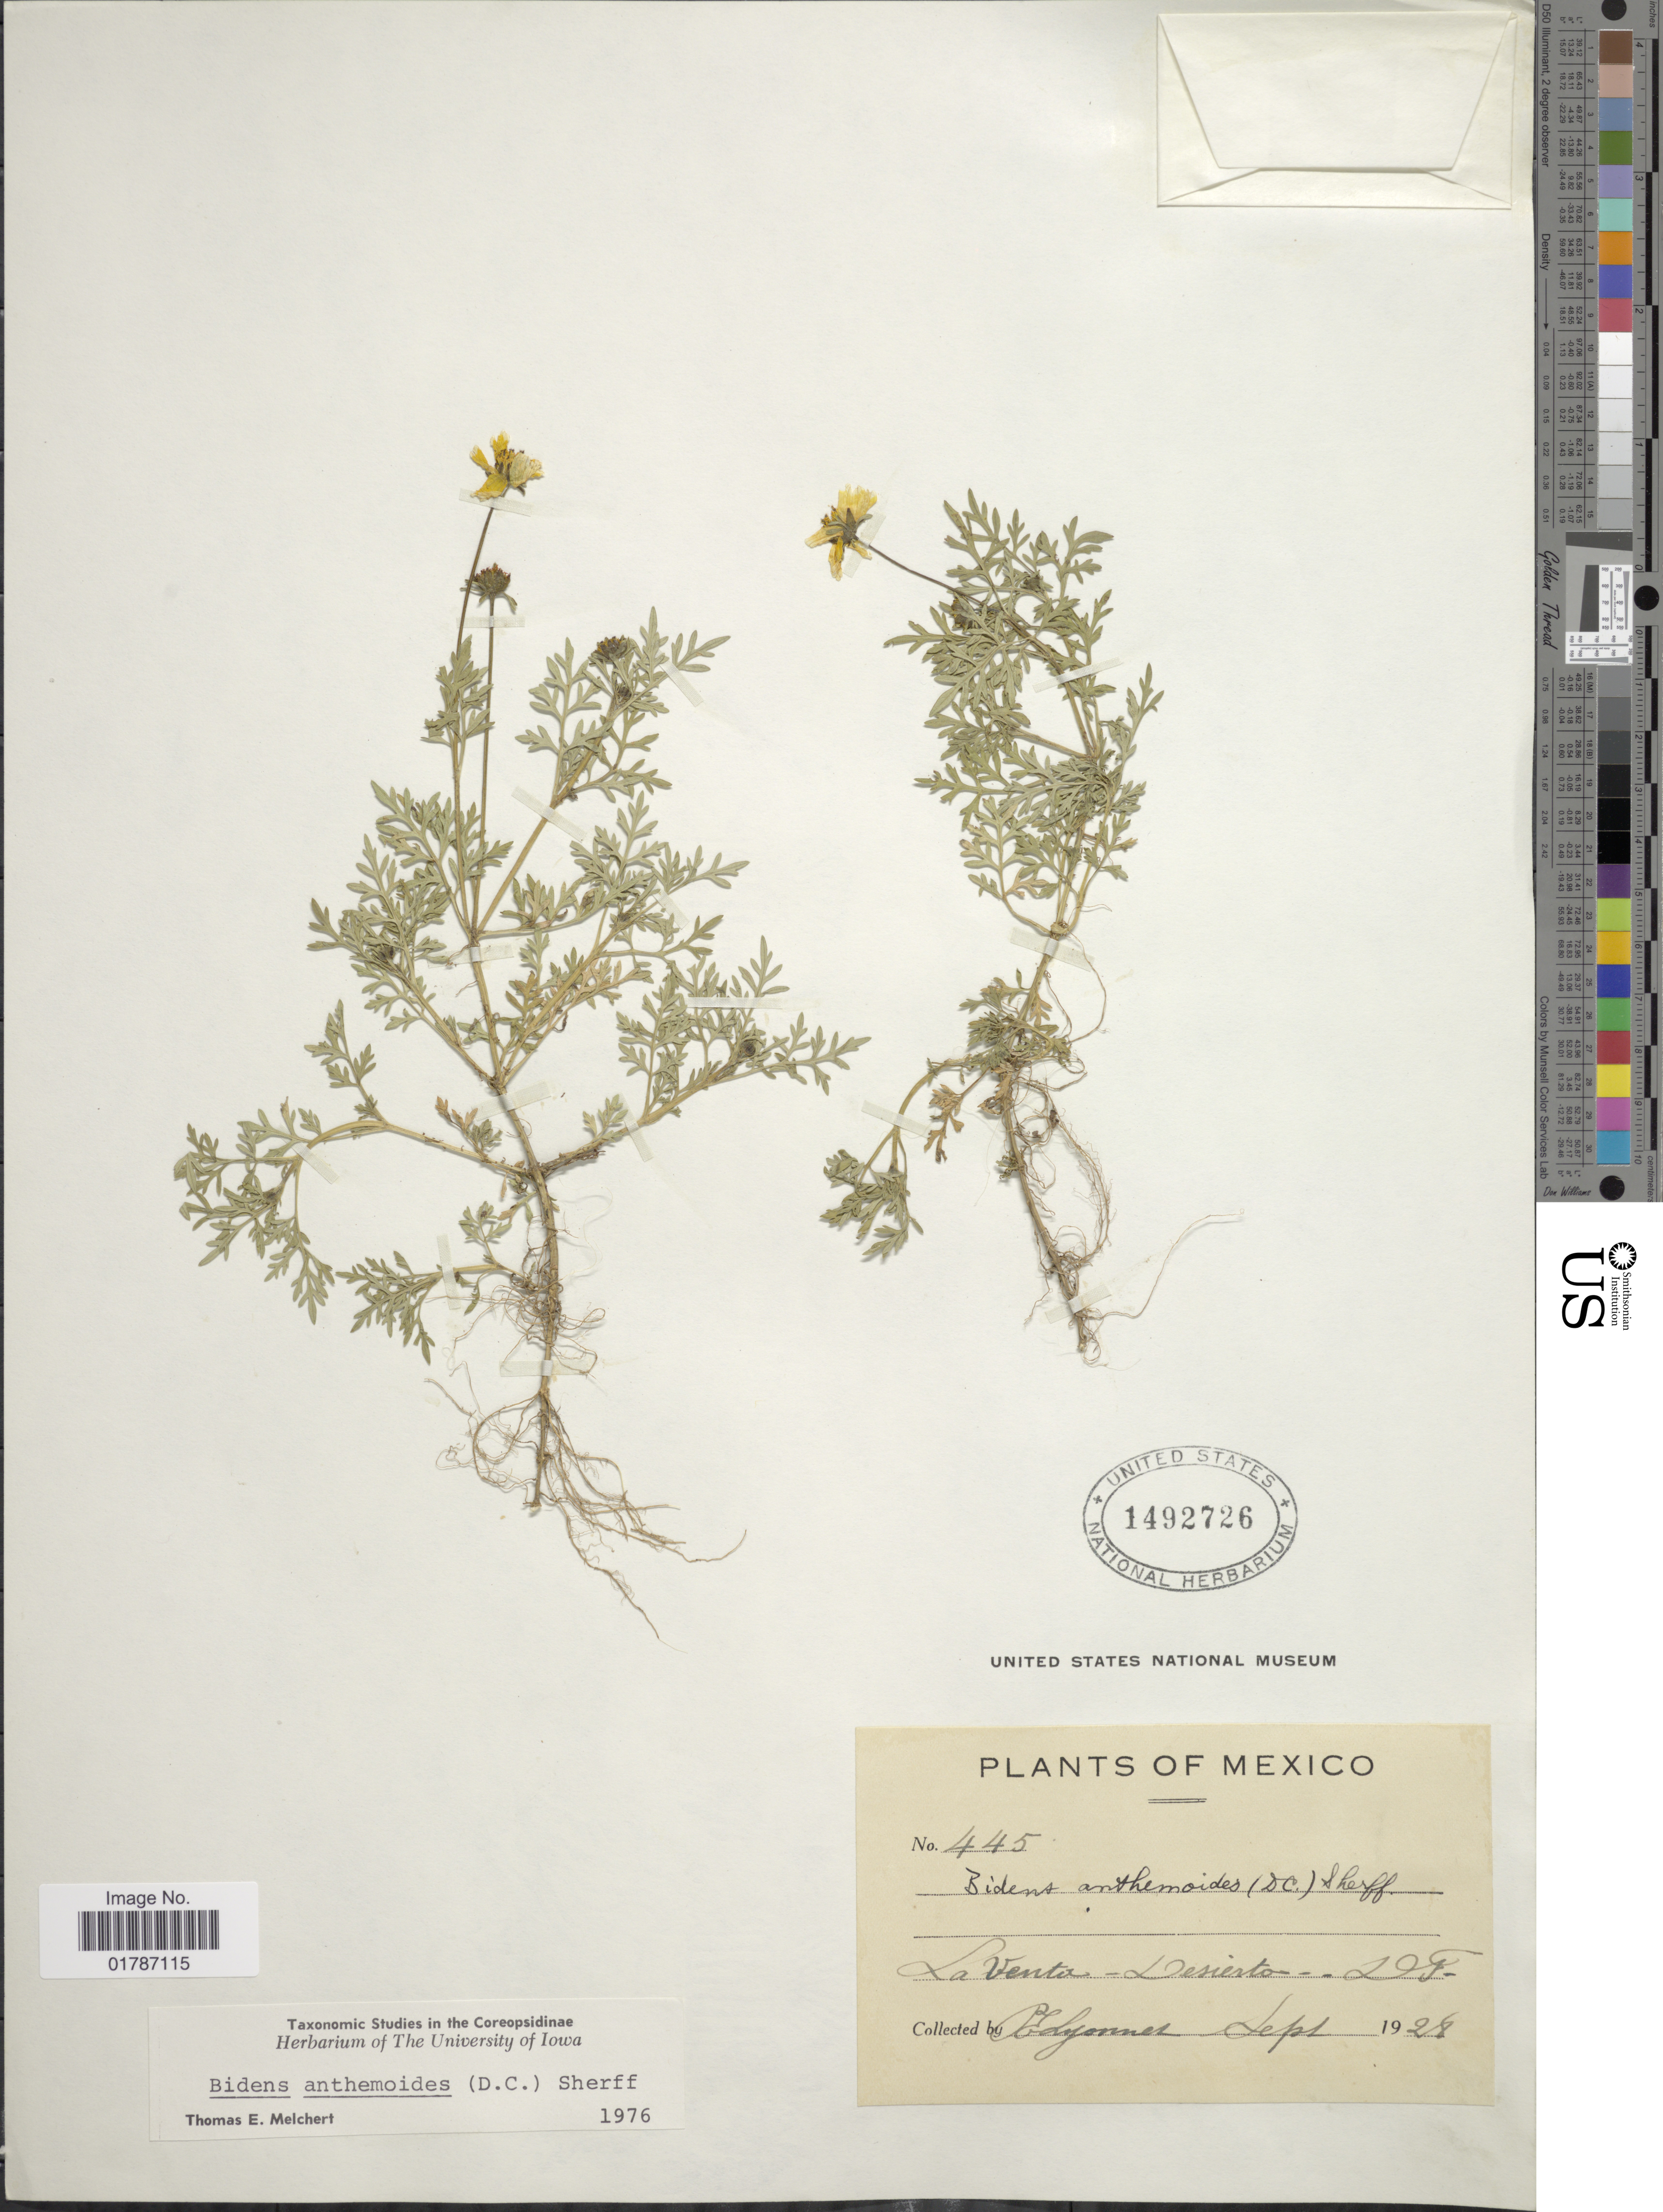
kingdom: Plantae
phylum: Tracheophyta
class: Magnoliopsida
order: Asterales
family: Asteraceae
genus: Bidens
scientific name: Bidens anthemoides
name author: (DC.) Sherff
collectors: E. Lyonnet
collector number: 445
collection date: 1928-09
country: Mexico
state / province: Distrito Federal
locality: La Venta, Desierto, D. F.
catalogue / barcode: US 1492726